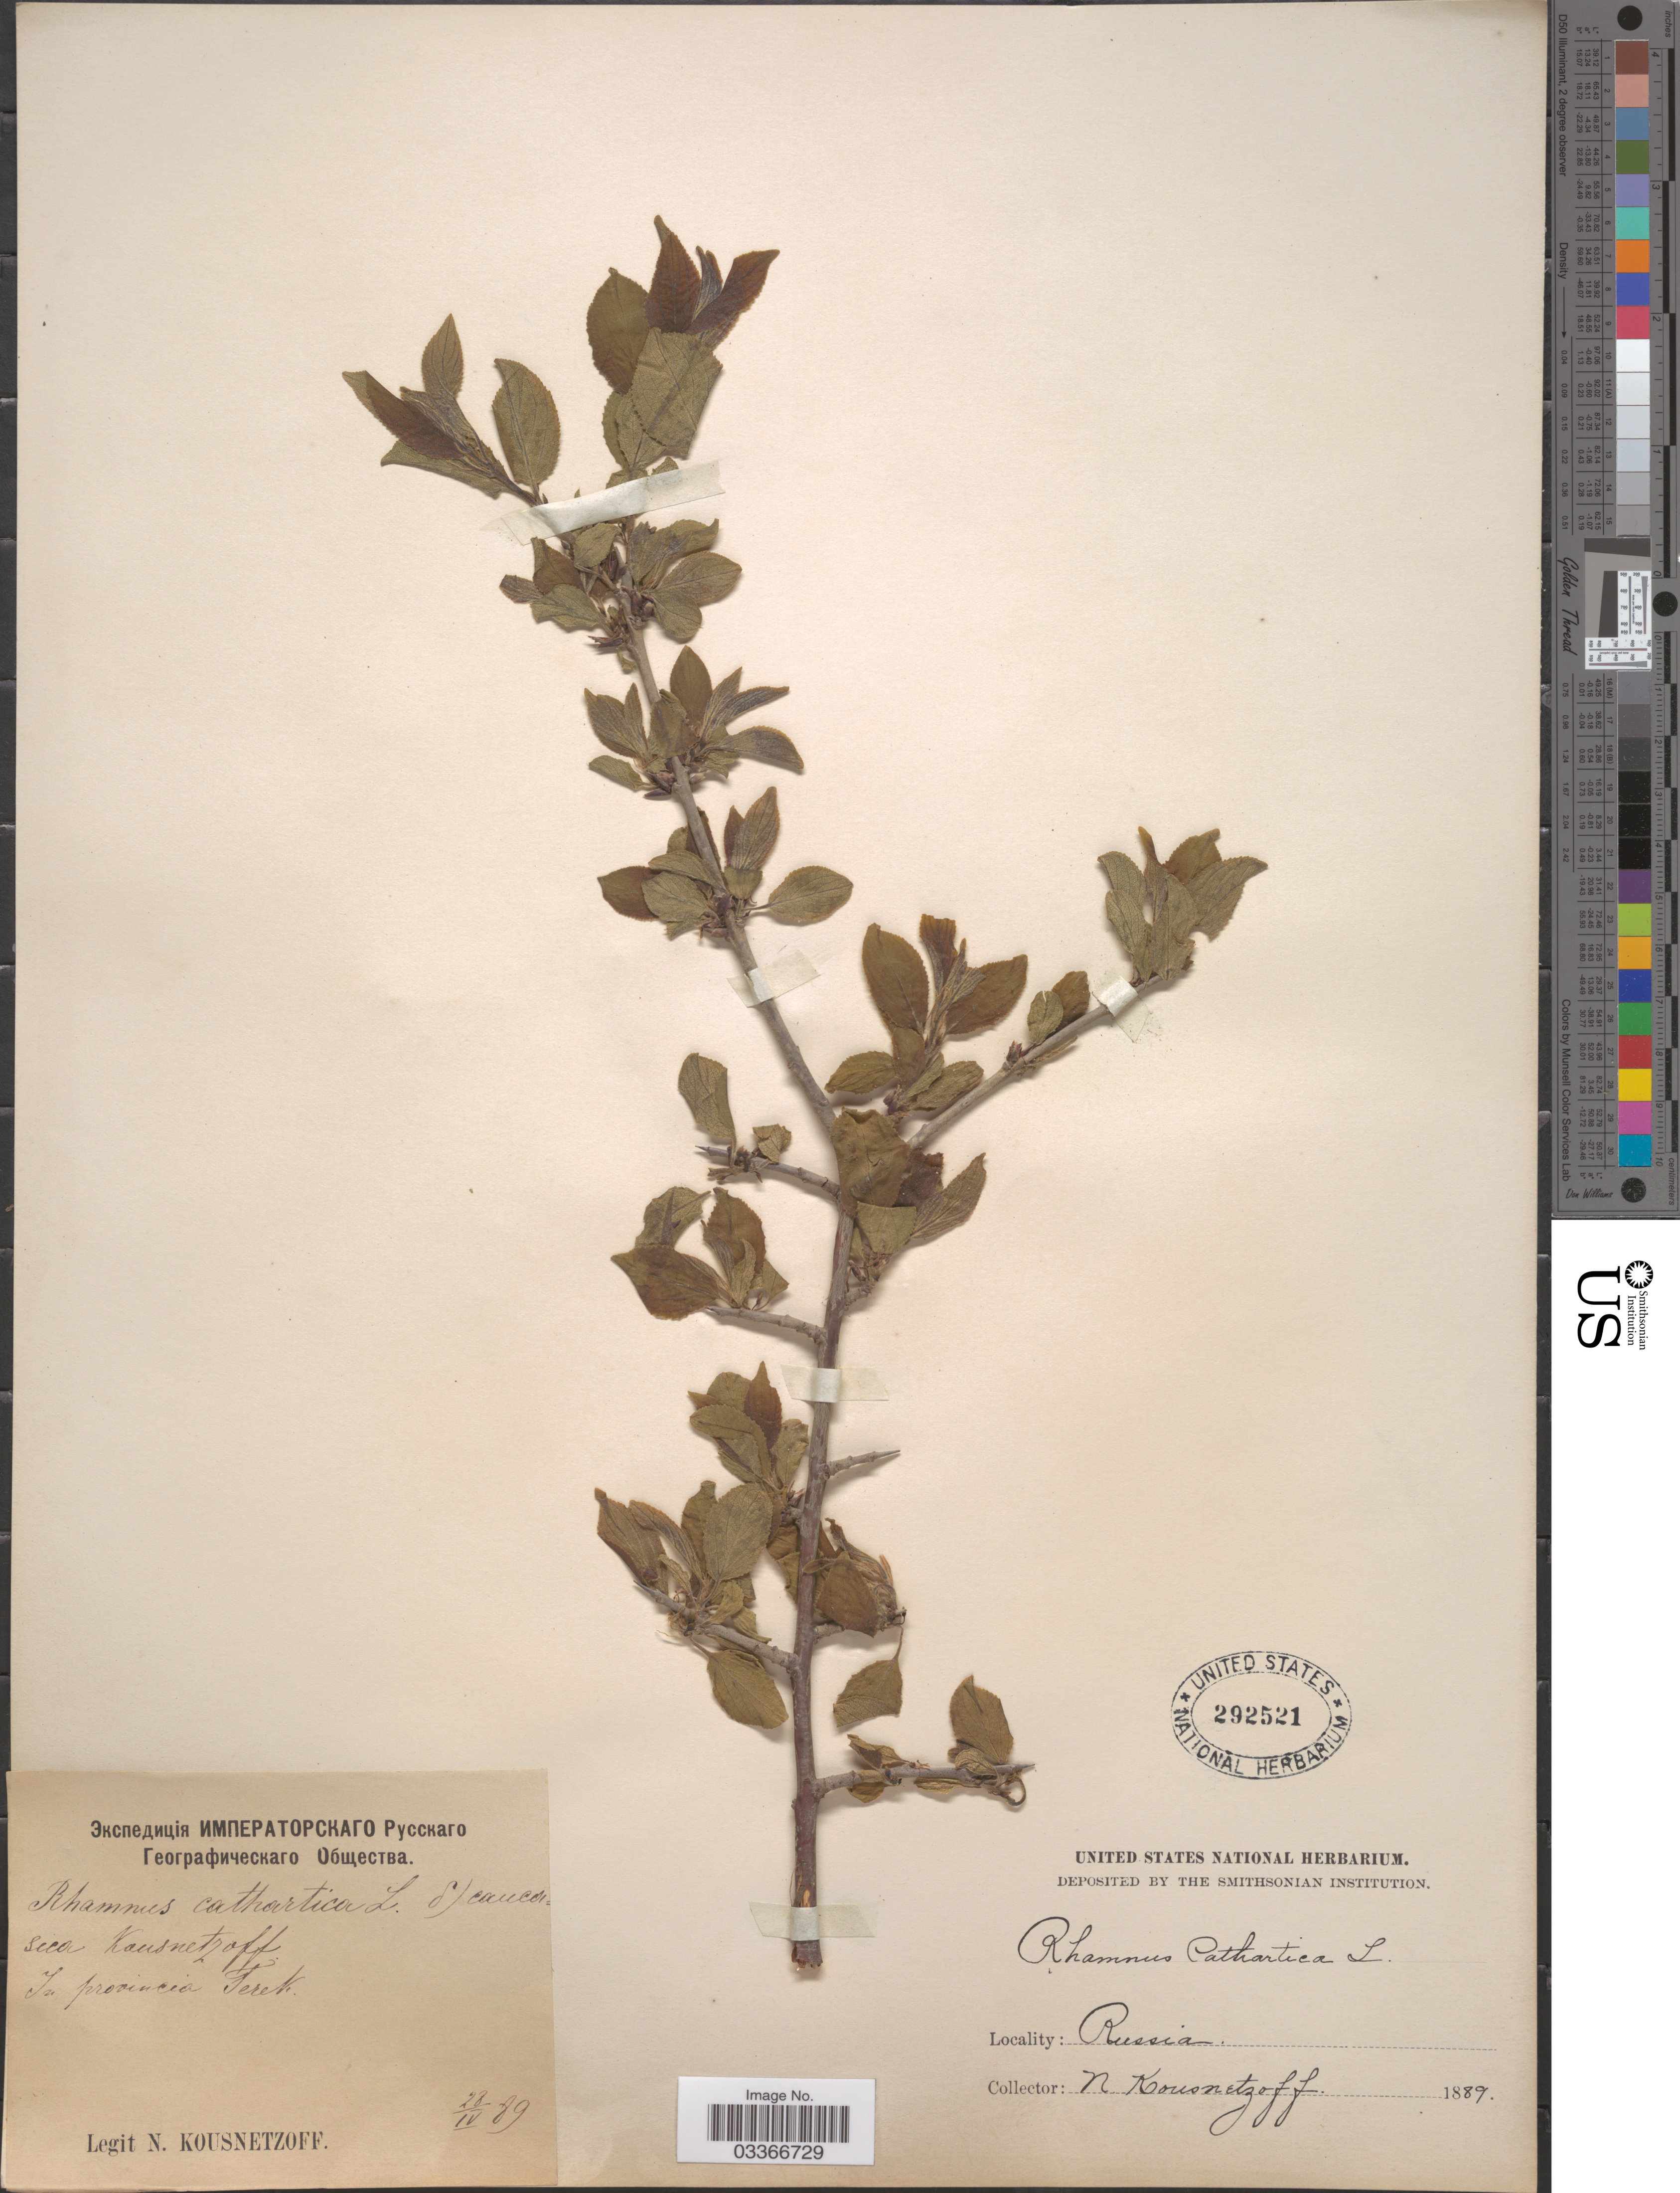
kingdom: Plantae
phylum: Tracheophyta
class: Magnoliopsida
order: Rosales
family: Rhamnaceae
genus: Rhamnus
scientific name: Rhamnus cathartica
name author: L.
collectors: N. Kousnetzoff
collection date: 1889-04-28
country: Russian Federation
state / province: Stavropol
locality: In provincia Terek.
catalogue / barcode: US 292521